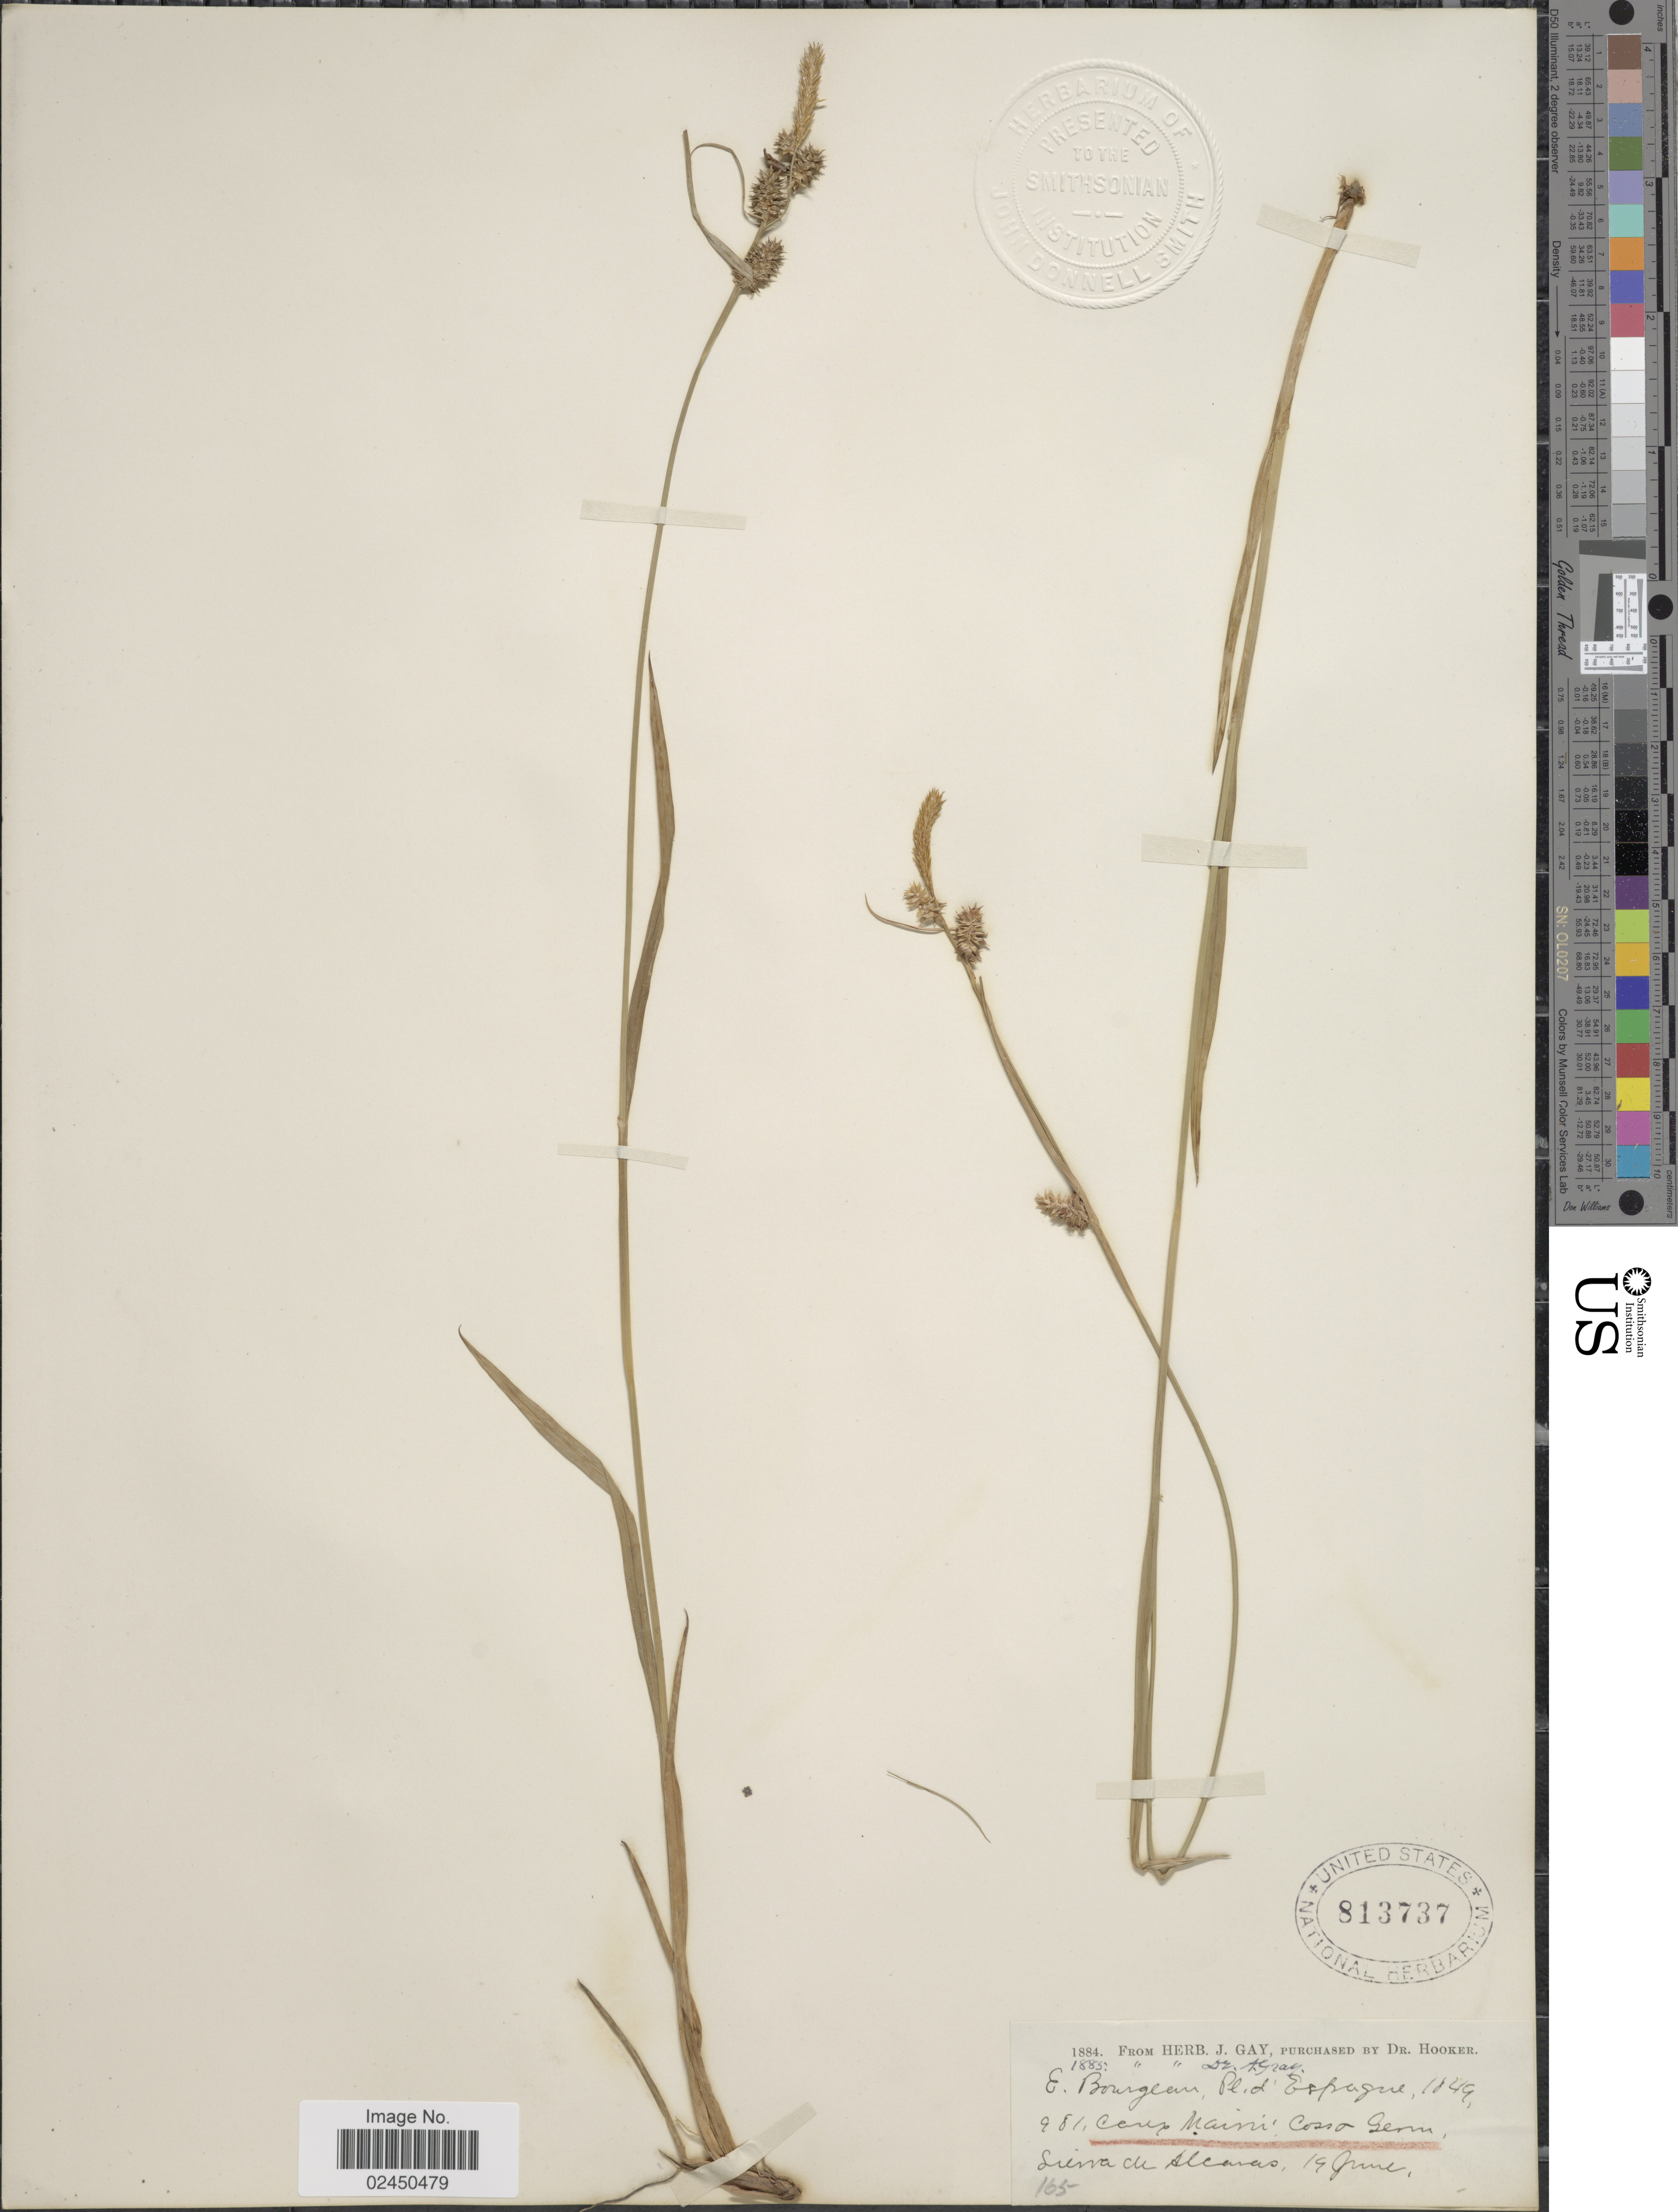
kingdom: Plantae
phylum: Tracheophyta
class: Liliopsida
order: Poales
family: Cyperaceae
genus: Carex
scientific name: Carex mairei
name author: Coss. & Germ.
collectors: ex herb. J. Gay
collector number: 981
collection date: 1884-06-19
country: Spain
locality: Sierra de Alcaras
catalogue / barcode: US 813737